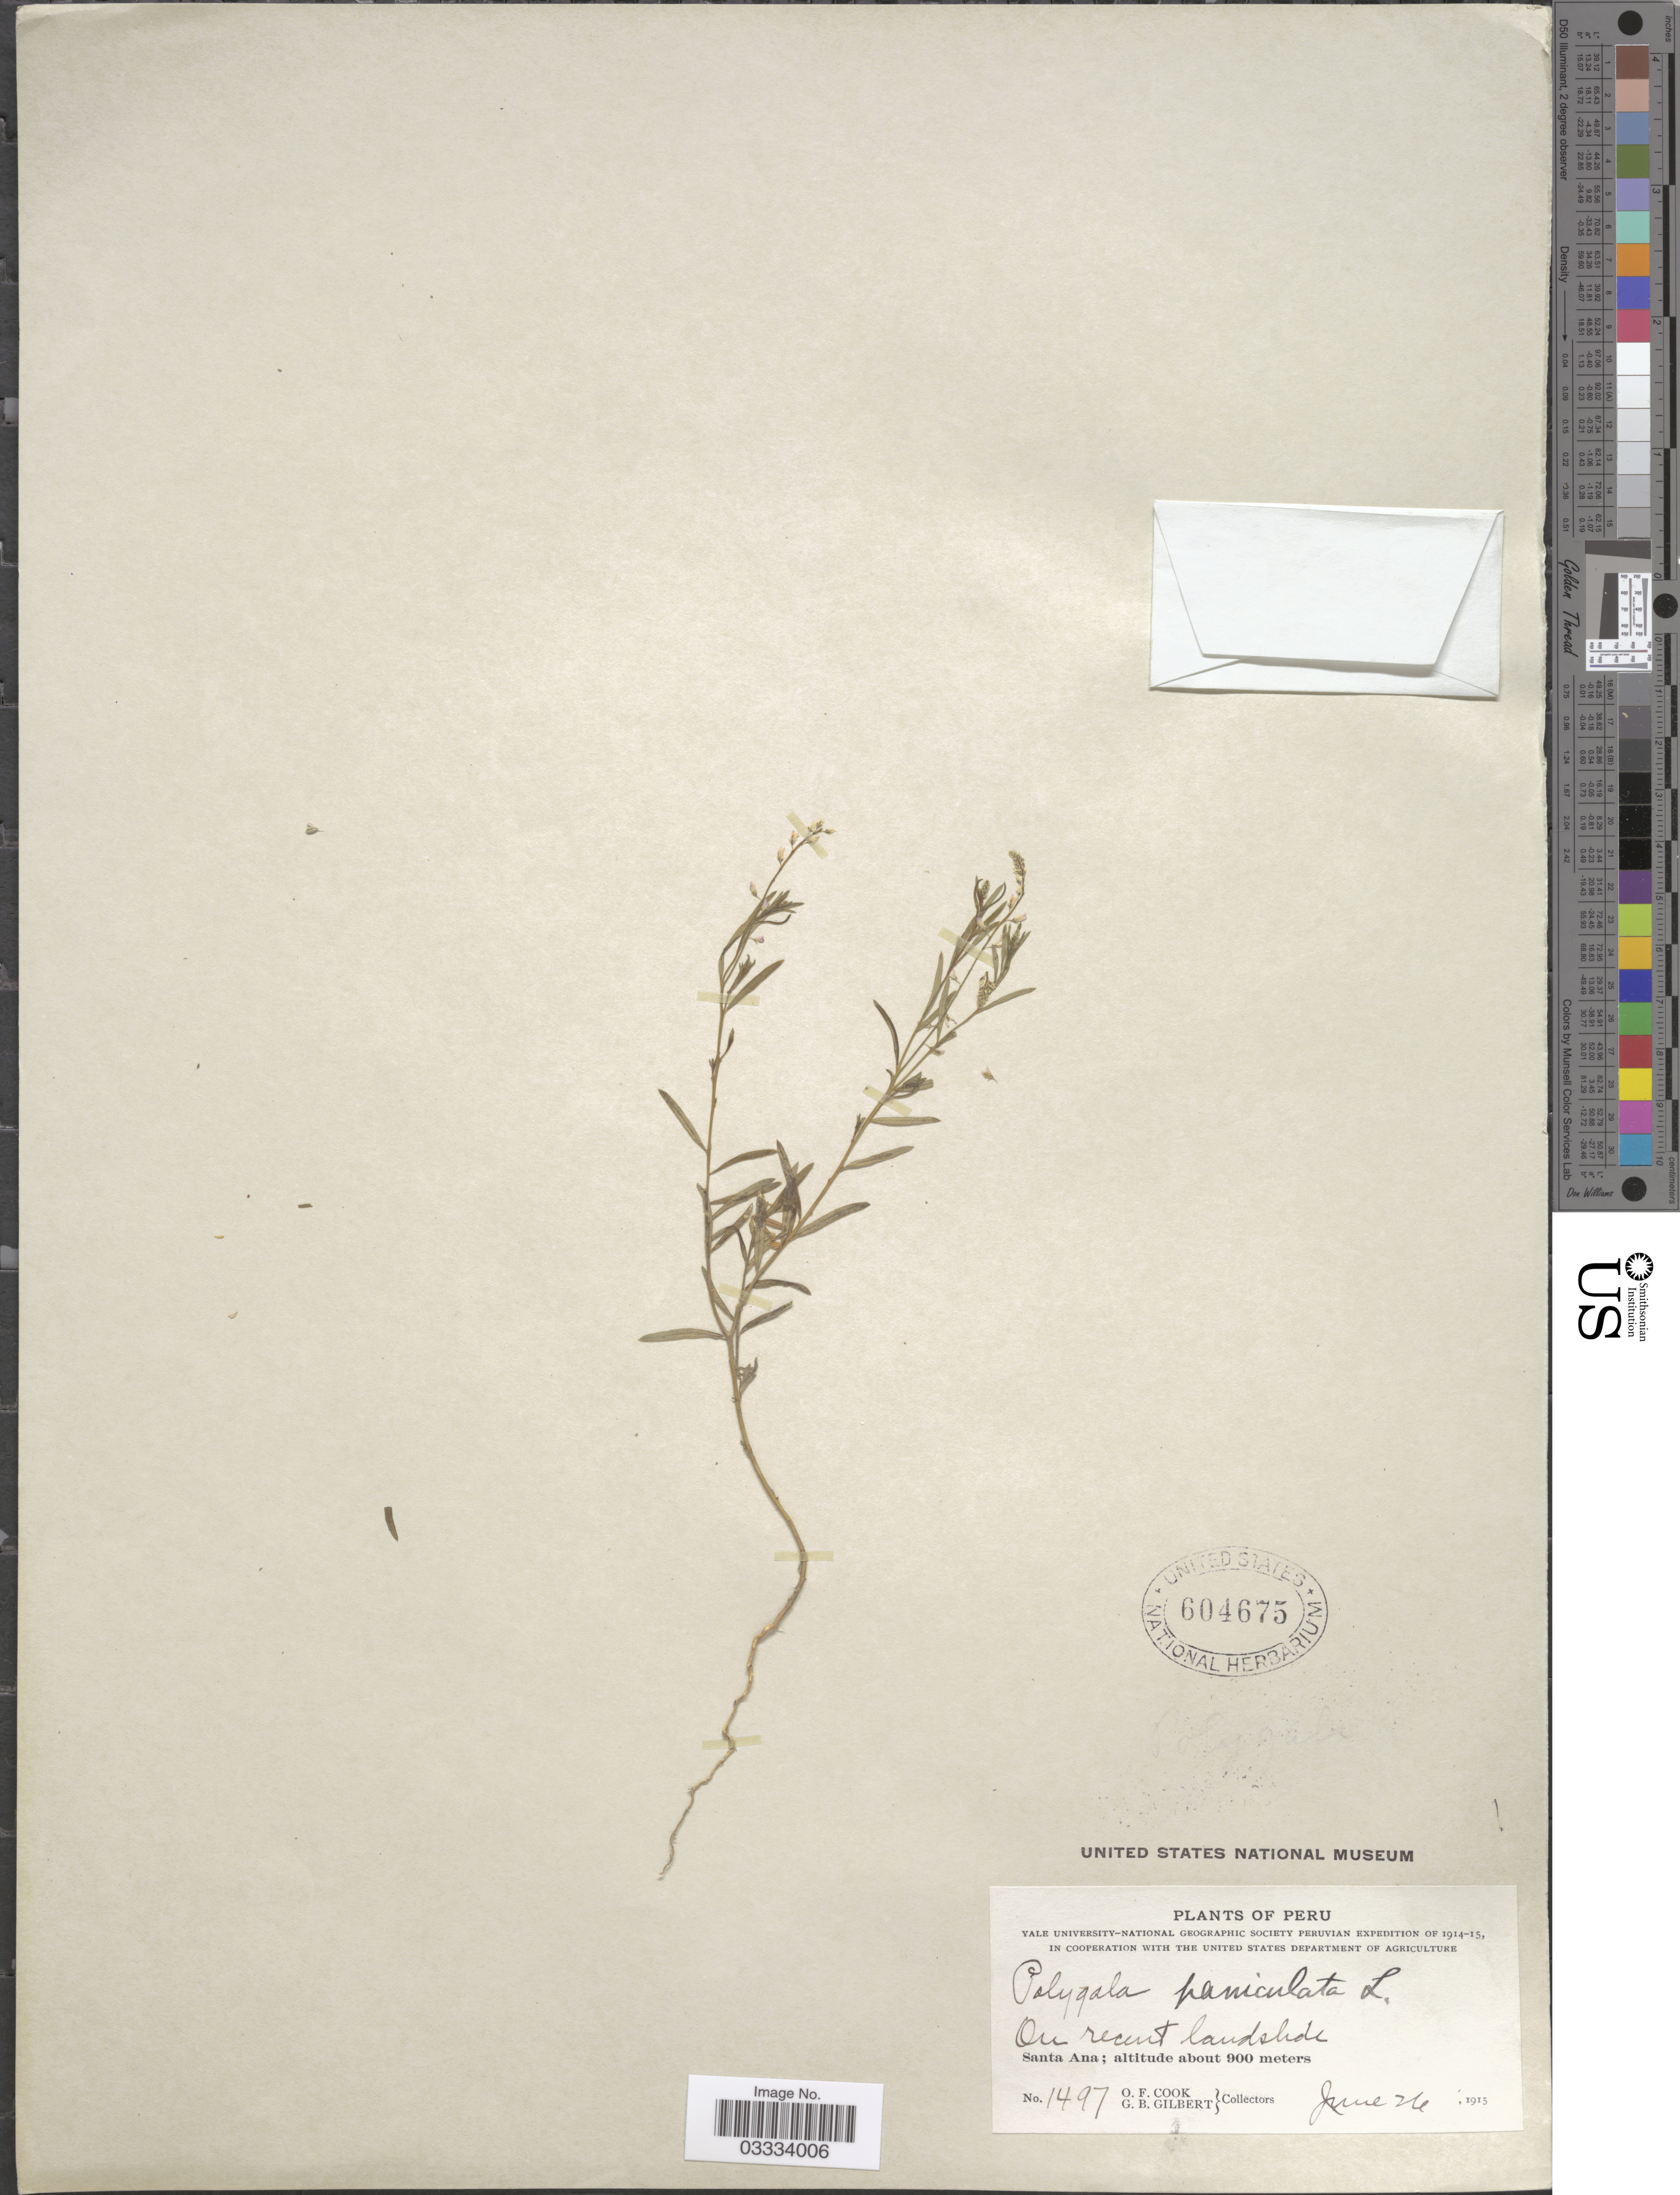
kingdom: Plantae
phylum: Tracheophyta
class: Magnoliopsida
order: Fabales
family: Polygalaceae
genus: Polygala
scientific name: Polygala paniculata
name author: L.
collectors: O. F. Cook & G. B. Gilbert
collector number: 1497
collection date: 1915-06-26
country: Peru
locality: Santa Ana.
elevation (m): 900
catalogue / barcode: US 604675